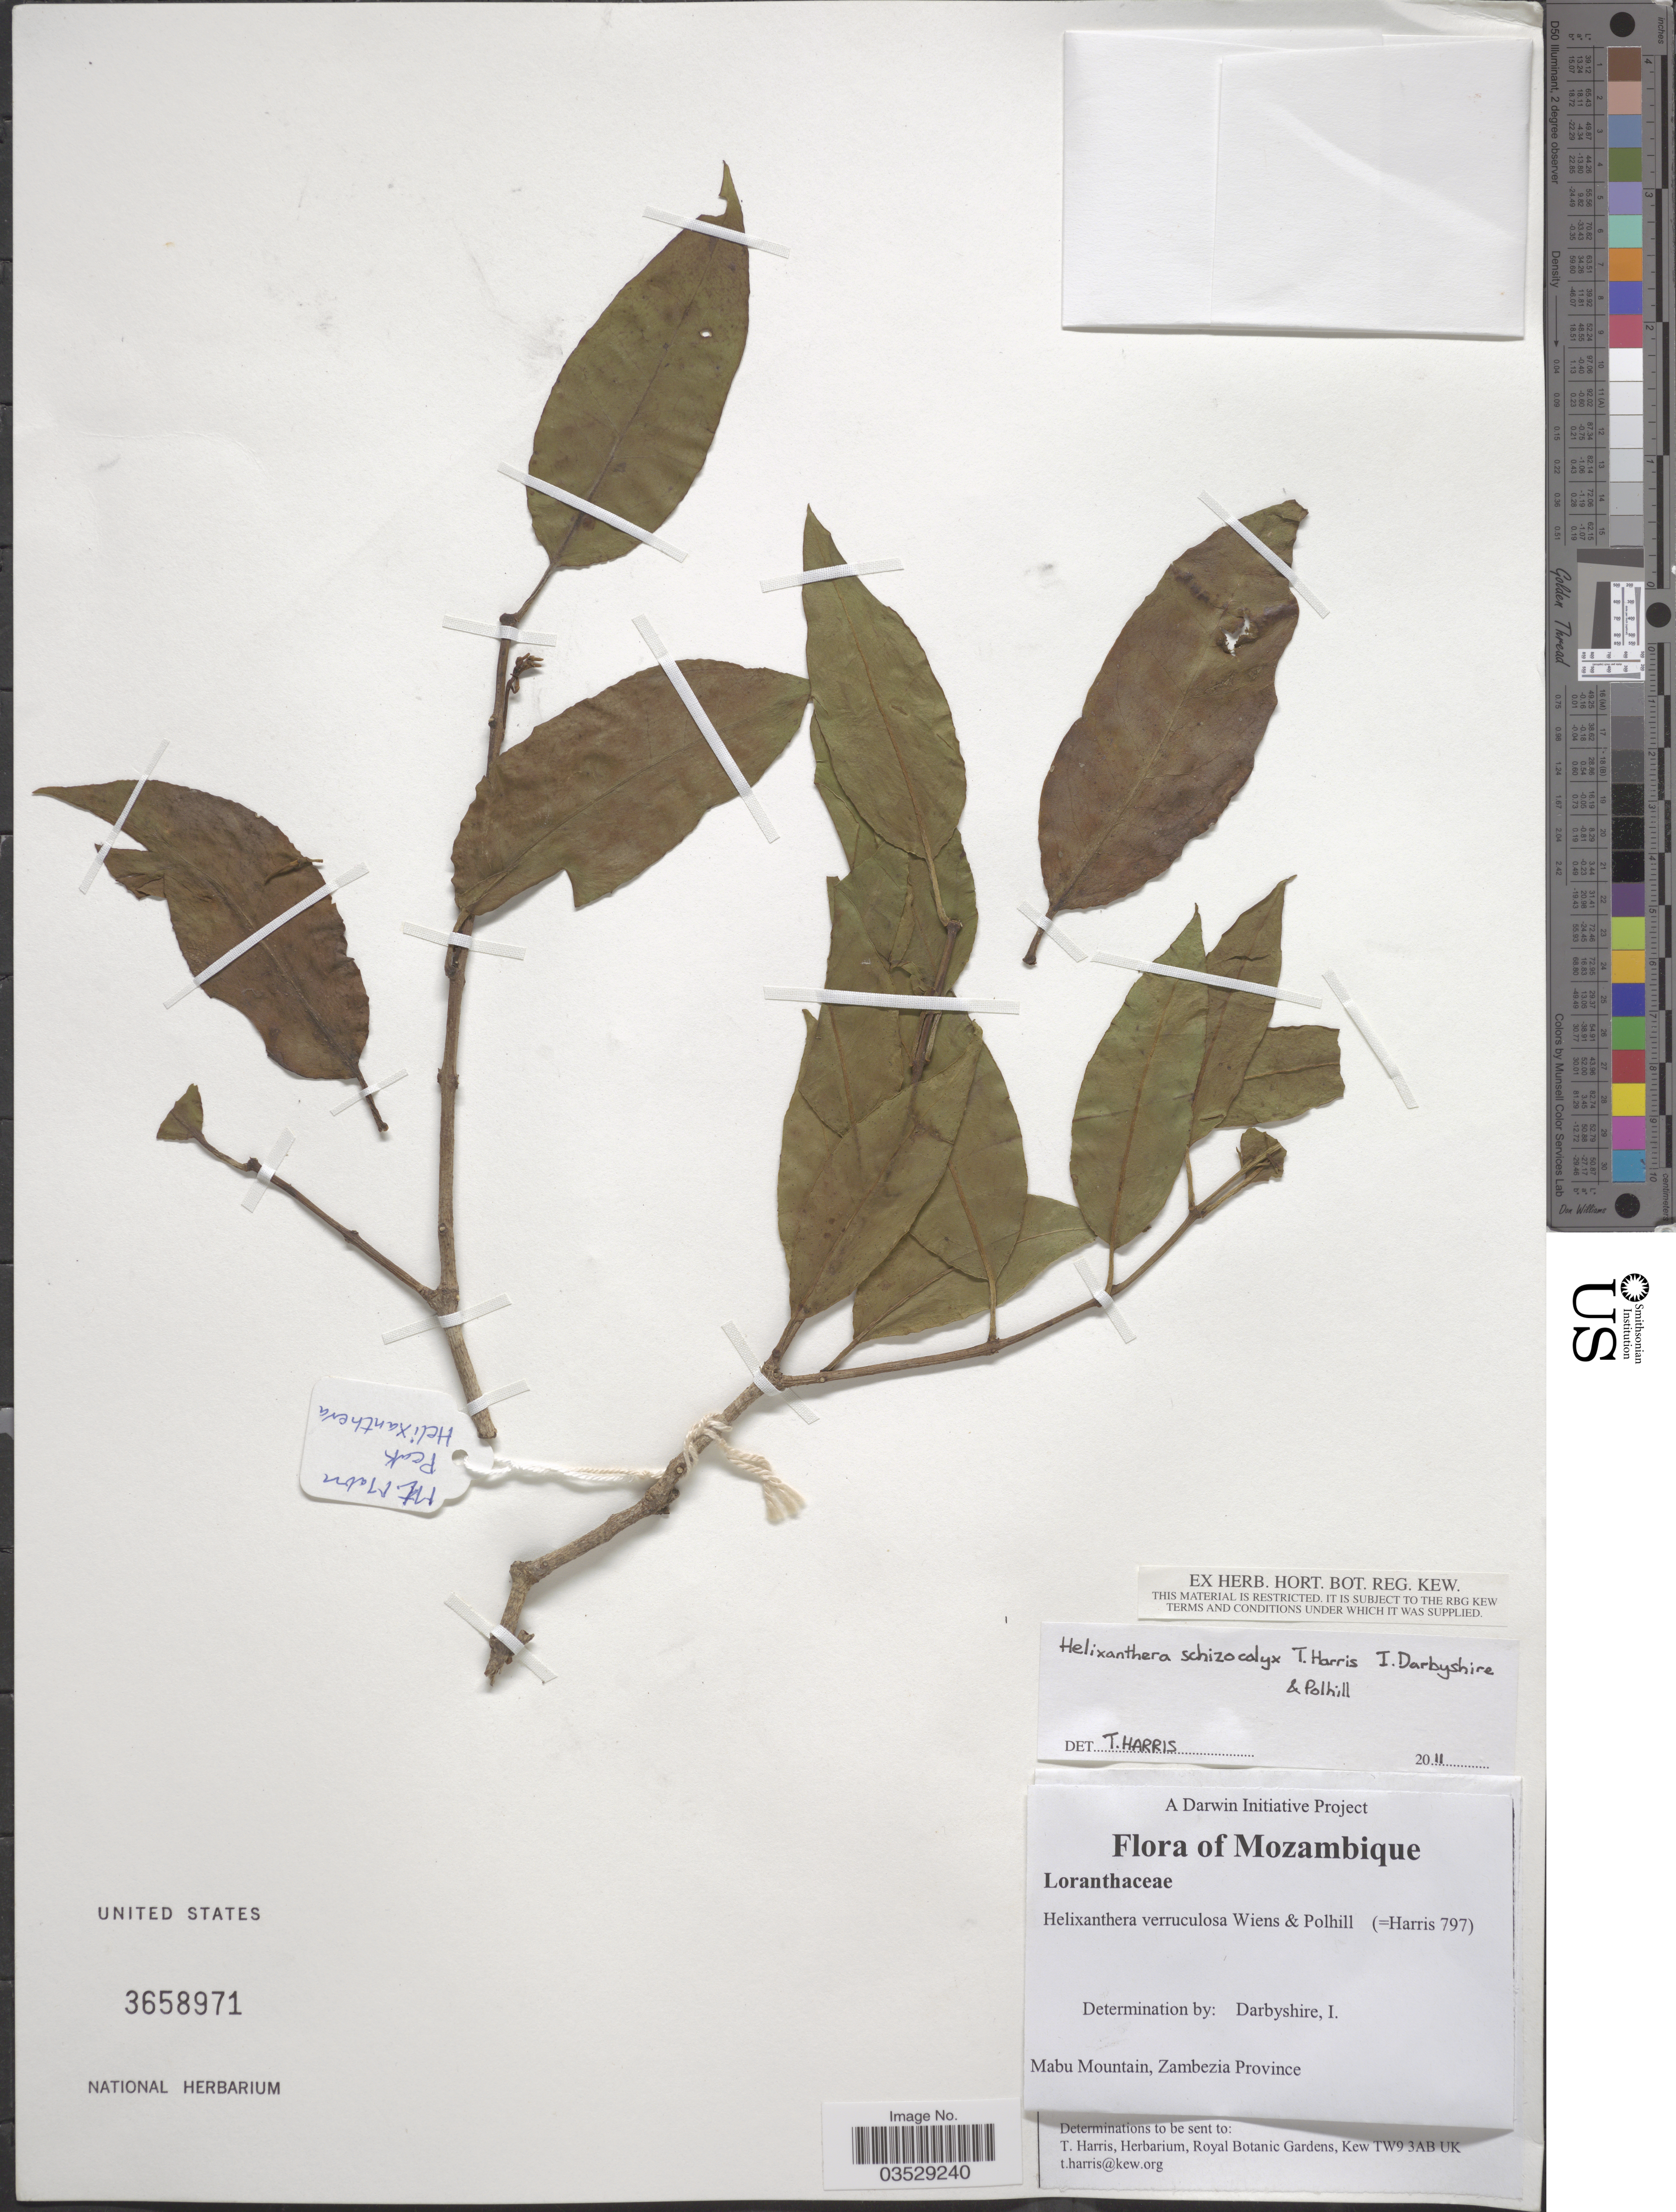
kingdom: Plantae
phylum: Tracheophyta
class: Magnoliopsida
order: Santalales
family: Loranthaceae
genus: Helixanthera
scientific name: Helixanthera schizocalyx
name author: T. Harris et al.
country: Mozambique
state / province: Zambezia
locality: Mabu Mountain.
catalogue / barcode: US 3658971